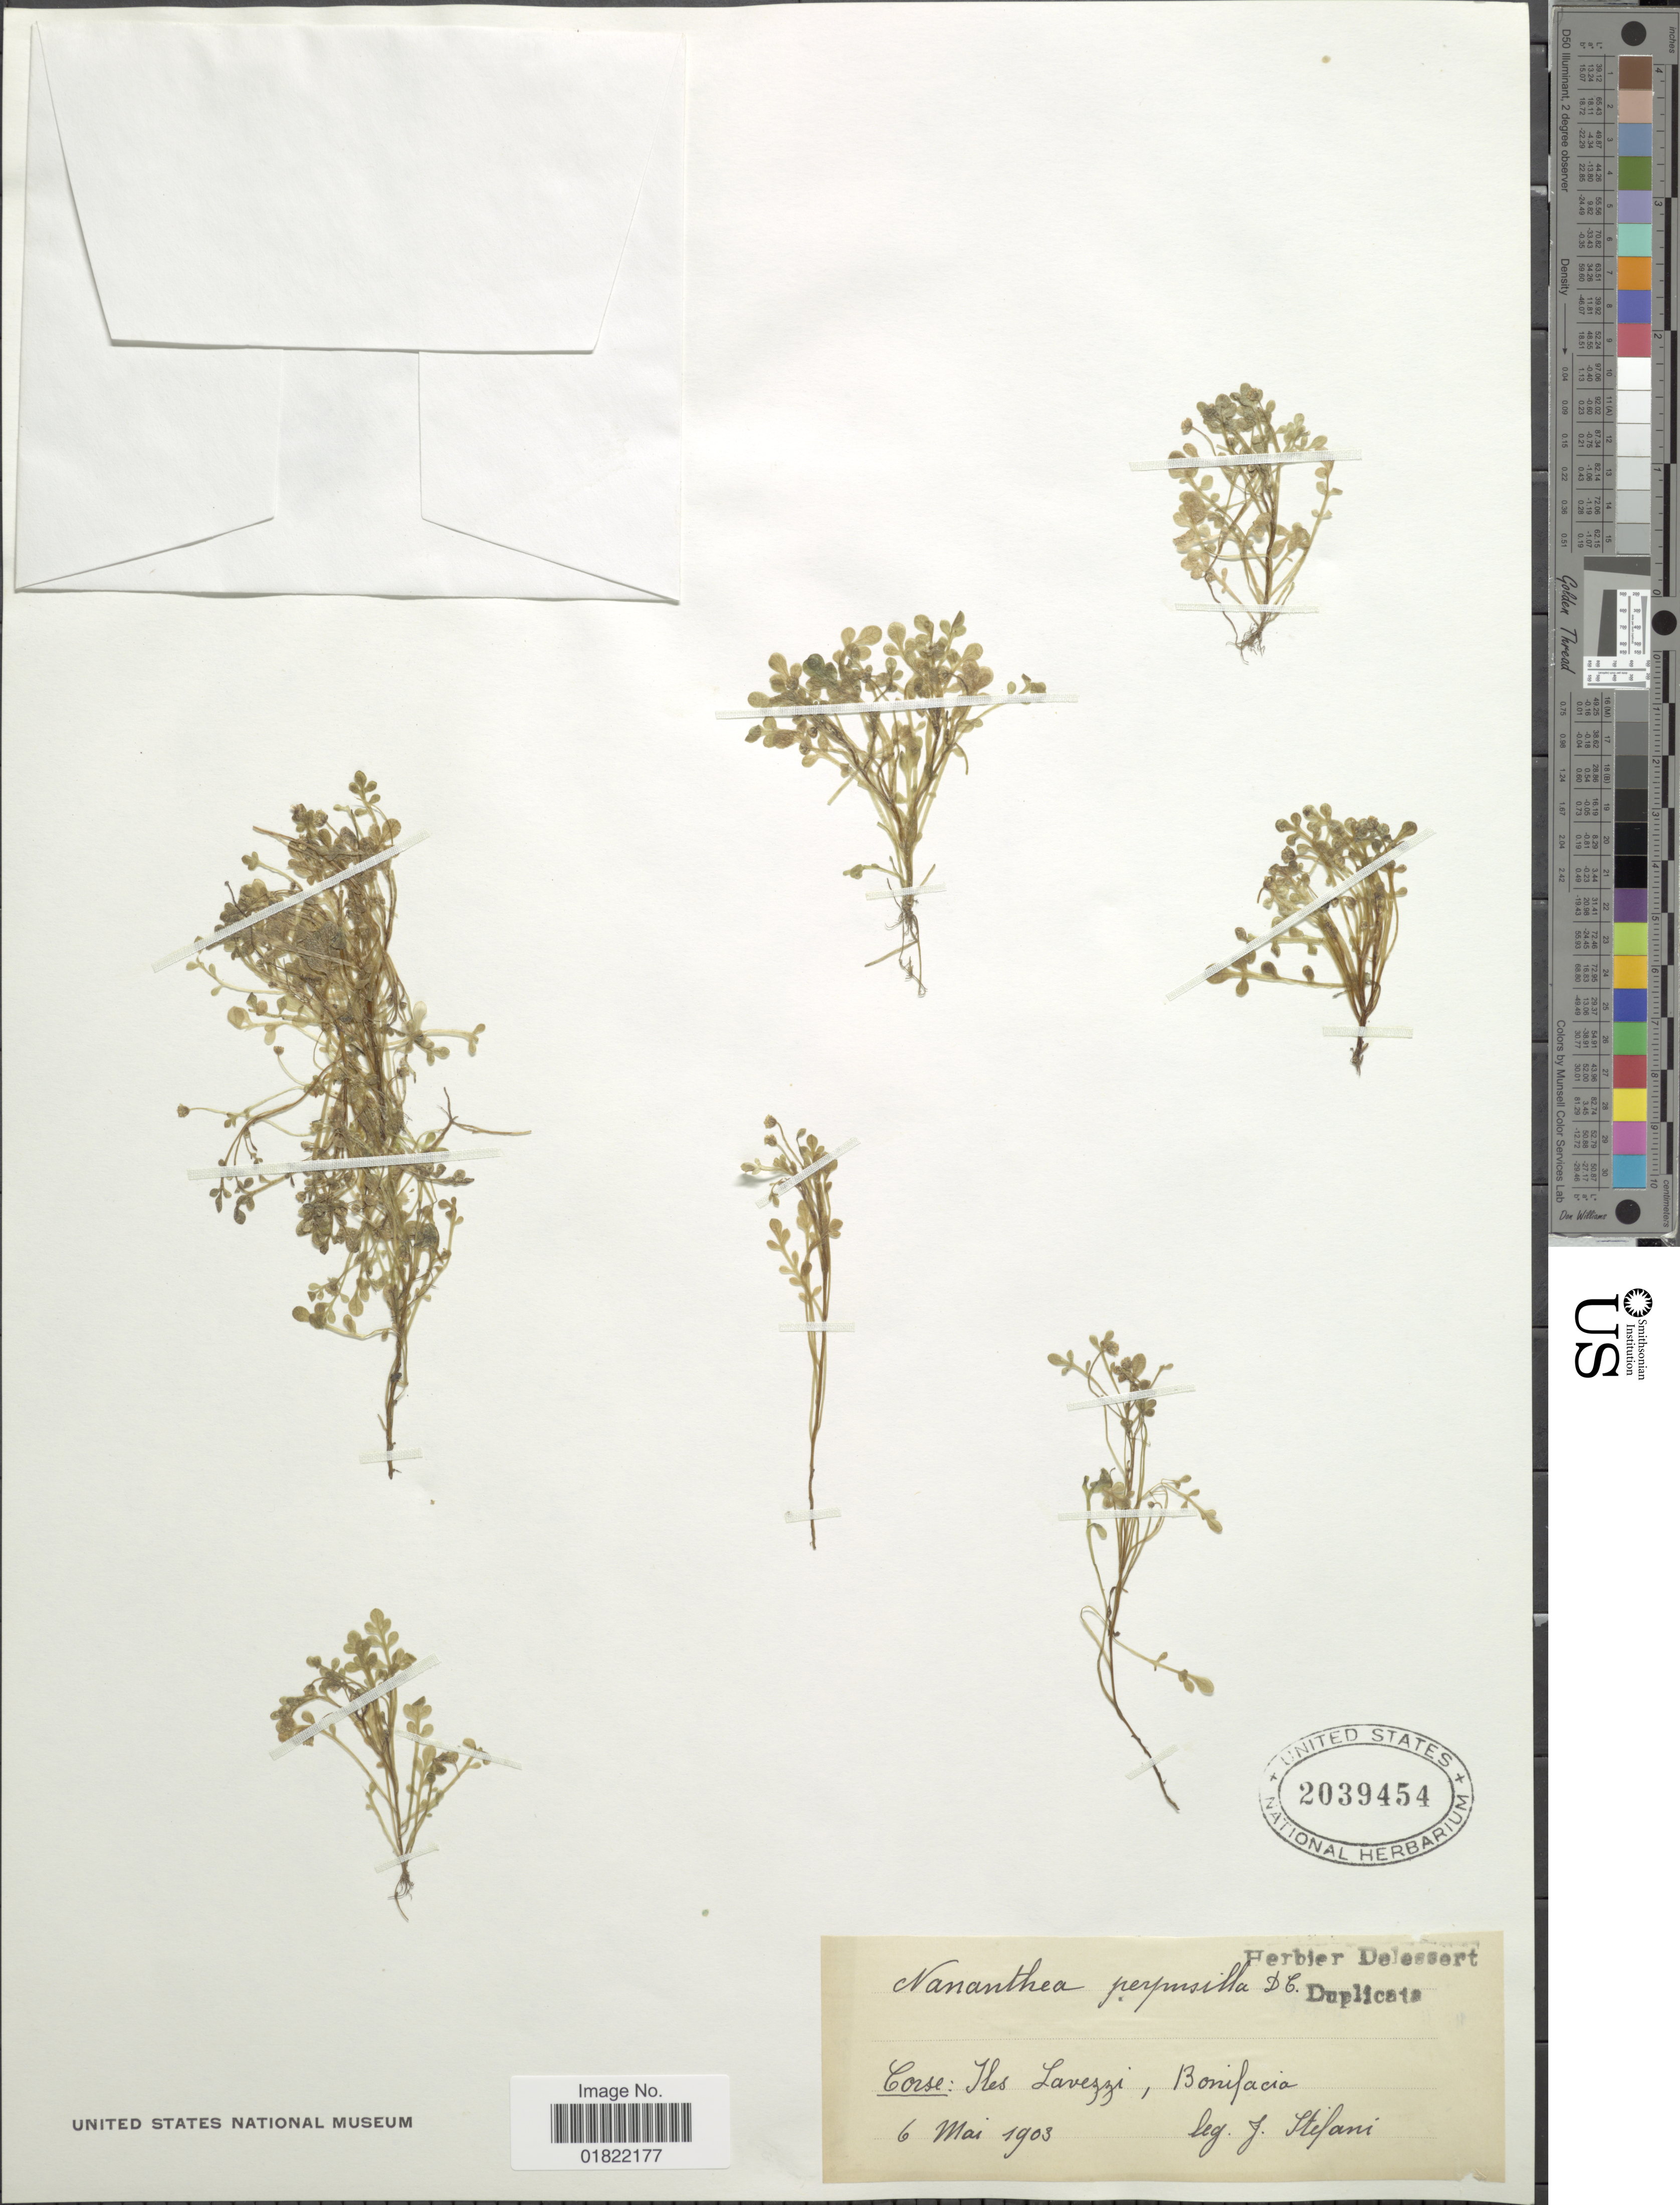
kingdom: Plantae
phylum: Tracheophyta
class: Magnoliopsida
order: Asterales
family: Asteraceae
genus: Nananthea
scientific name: Nananthea perpusilla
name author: (Loisel.) DC.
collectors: J. Stefani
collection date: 1903-05-06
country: France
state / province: Corsica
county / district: Corse-du-Sud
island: Corse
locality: Corse: Iles Lavezzi, Bonifacia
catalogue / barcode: US 2039454